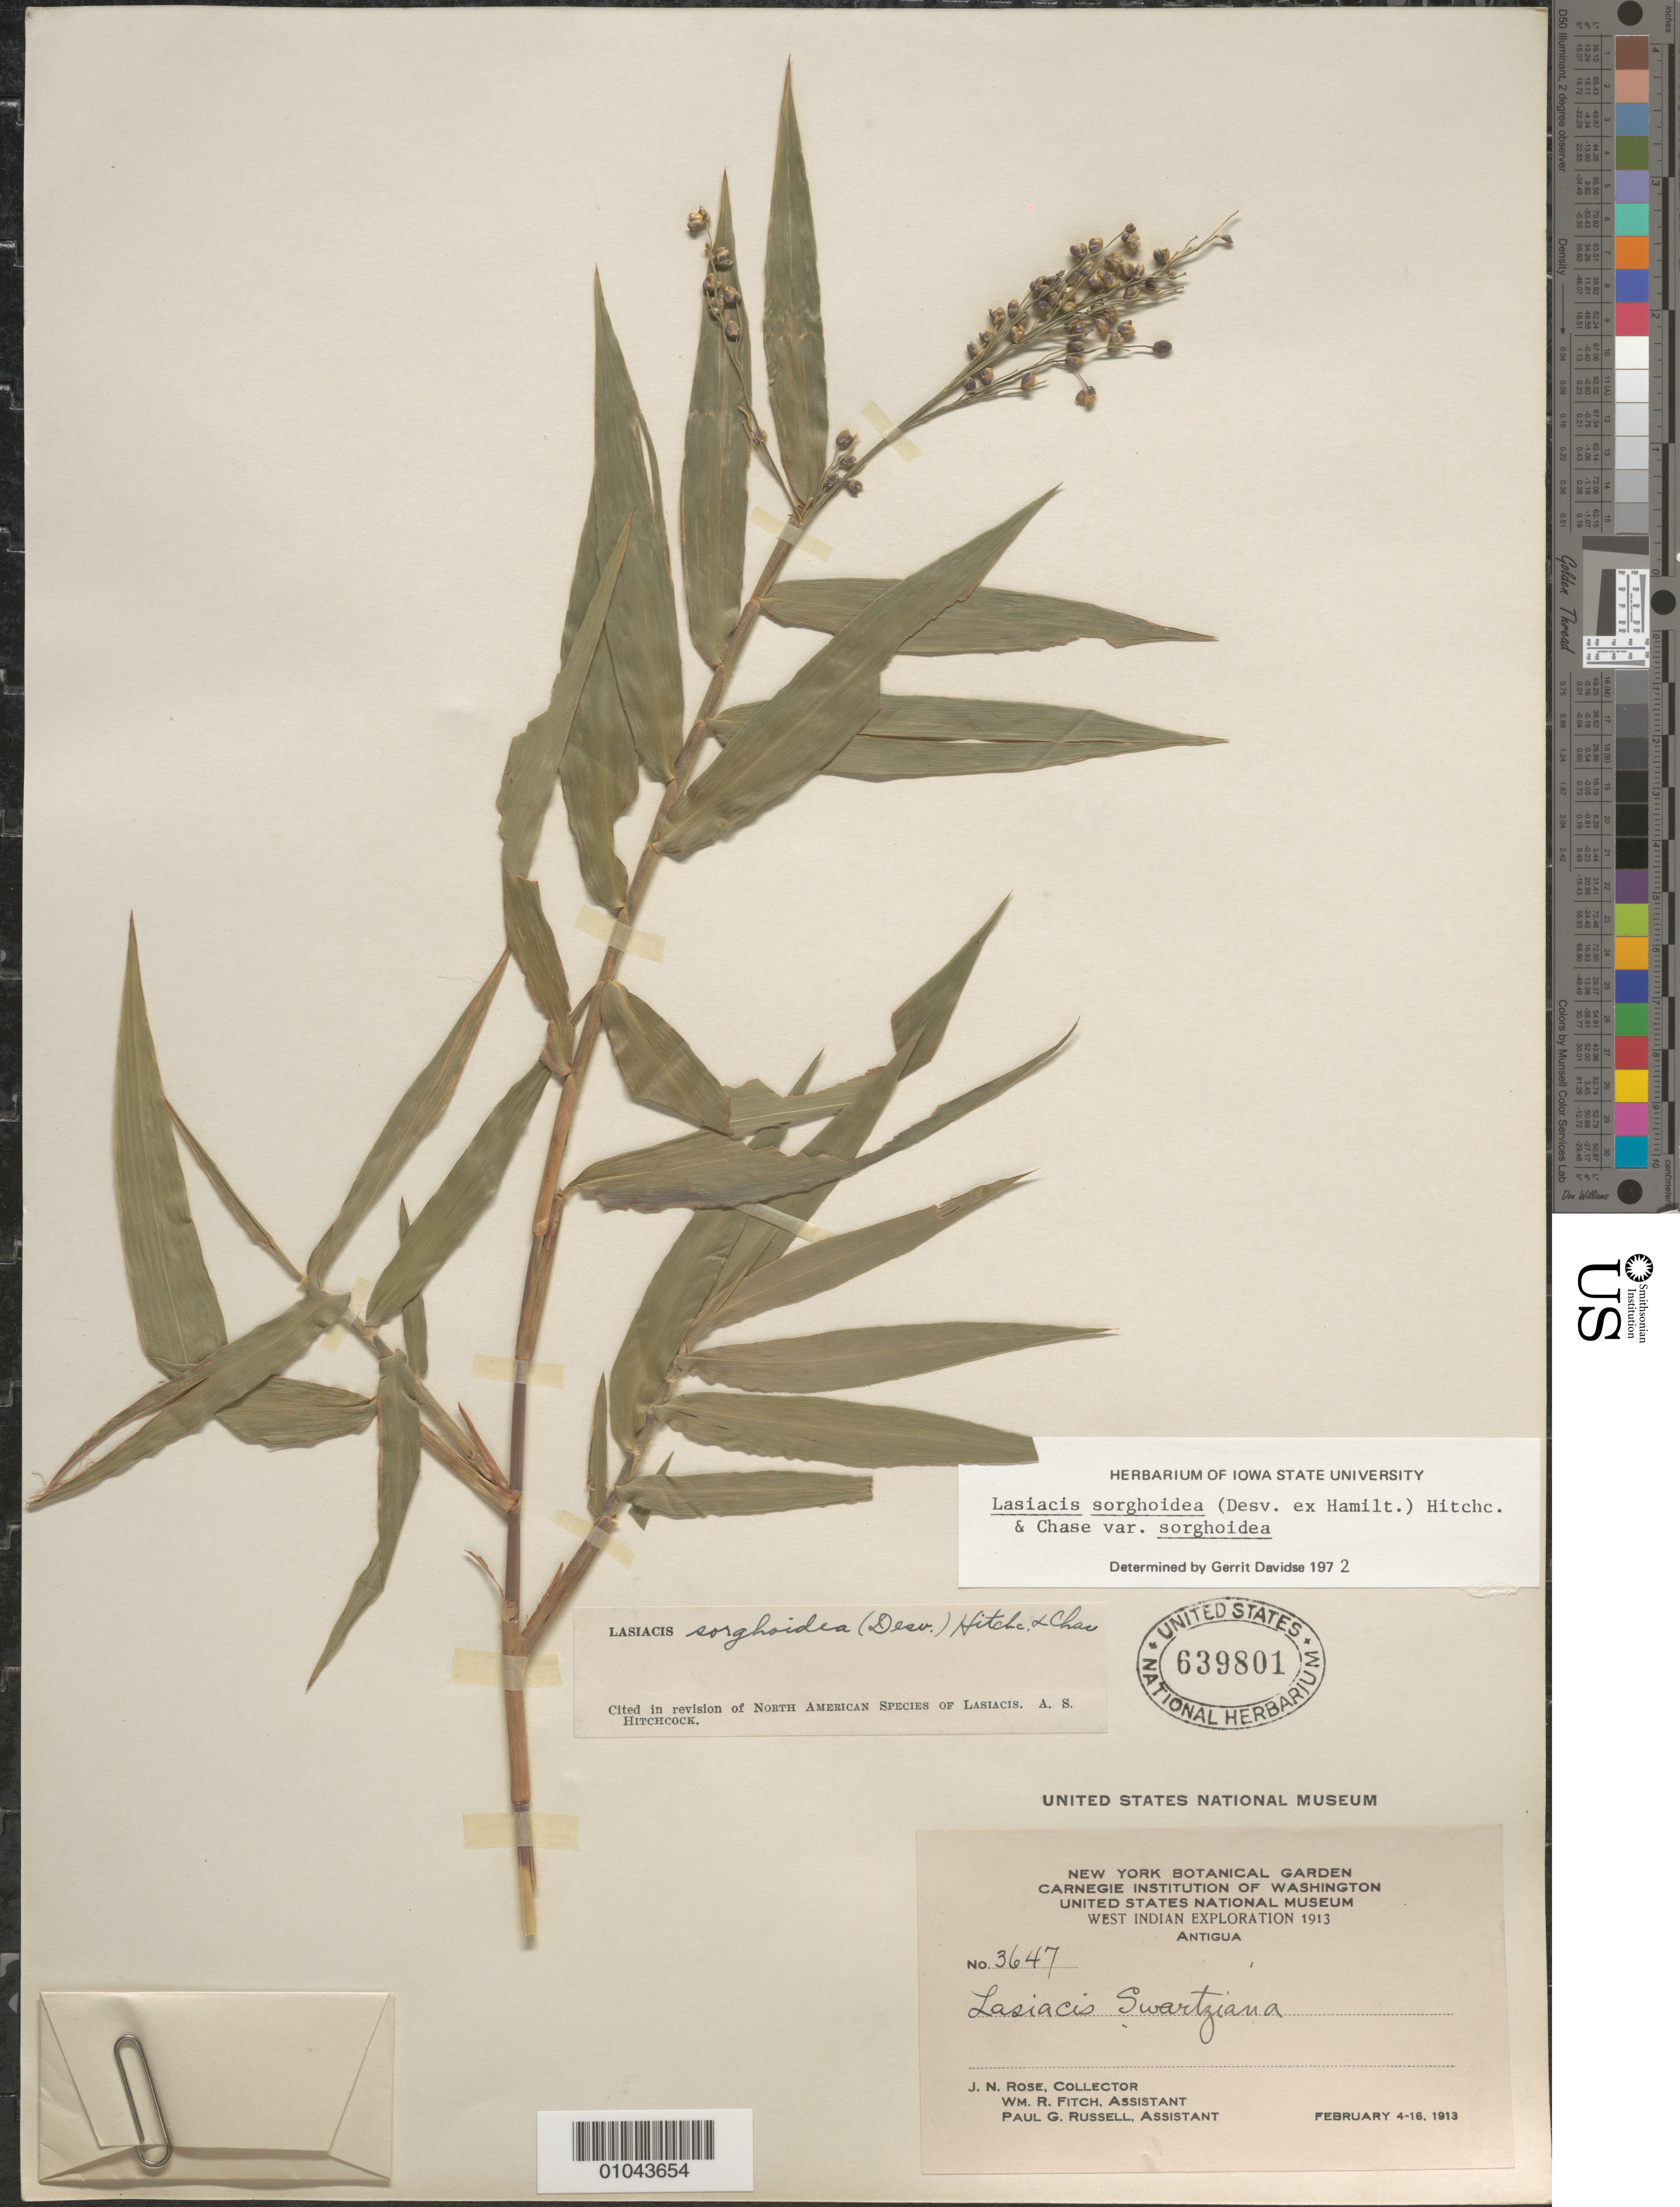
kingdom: Plantae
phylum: Tracheophyta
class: Liliopsida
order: Poales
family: Poaceae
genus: Lasiacis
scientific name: Lasiacis sorghoidea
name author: (Desv. ex Ham.) Hitchc. & Chase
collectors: J. N. Rose, W. R. Fitch & P. G. Russell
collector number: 3647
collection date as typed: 04 Feb 1913 to 16 Feb 1913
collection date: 1913-02-04/1913-02-16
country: Antigua and Barbuda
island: Antigua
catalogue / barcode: US 639801